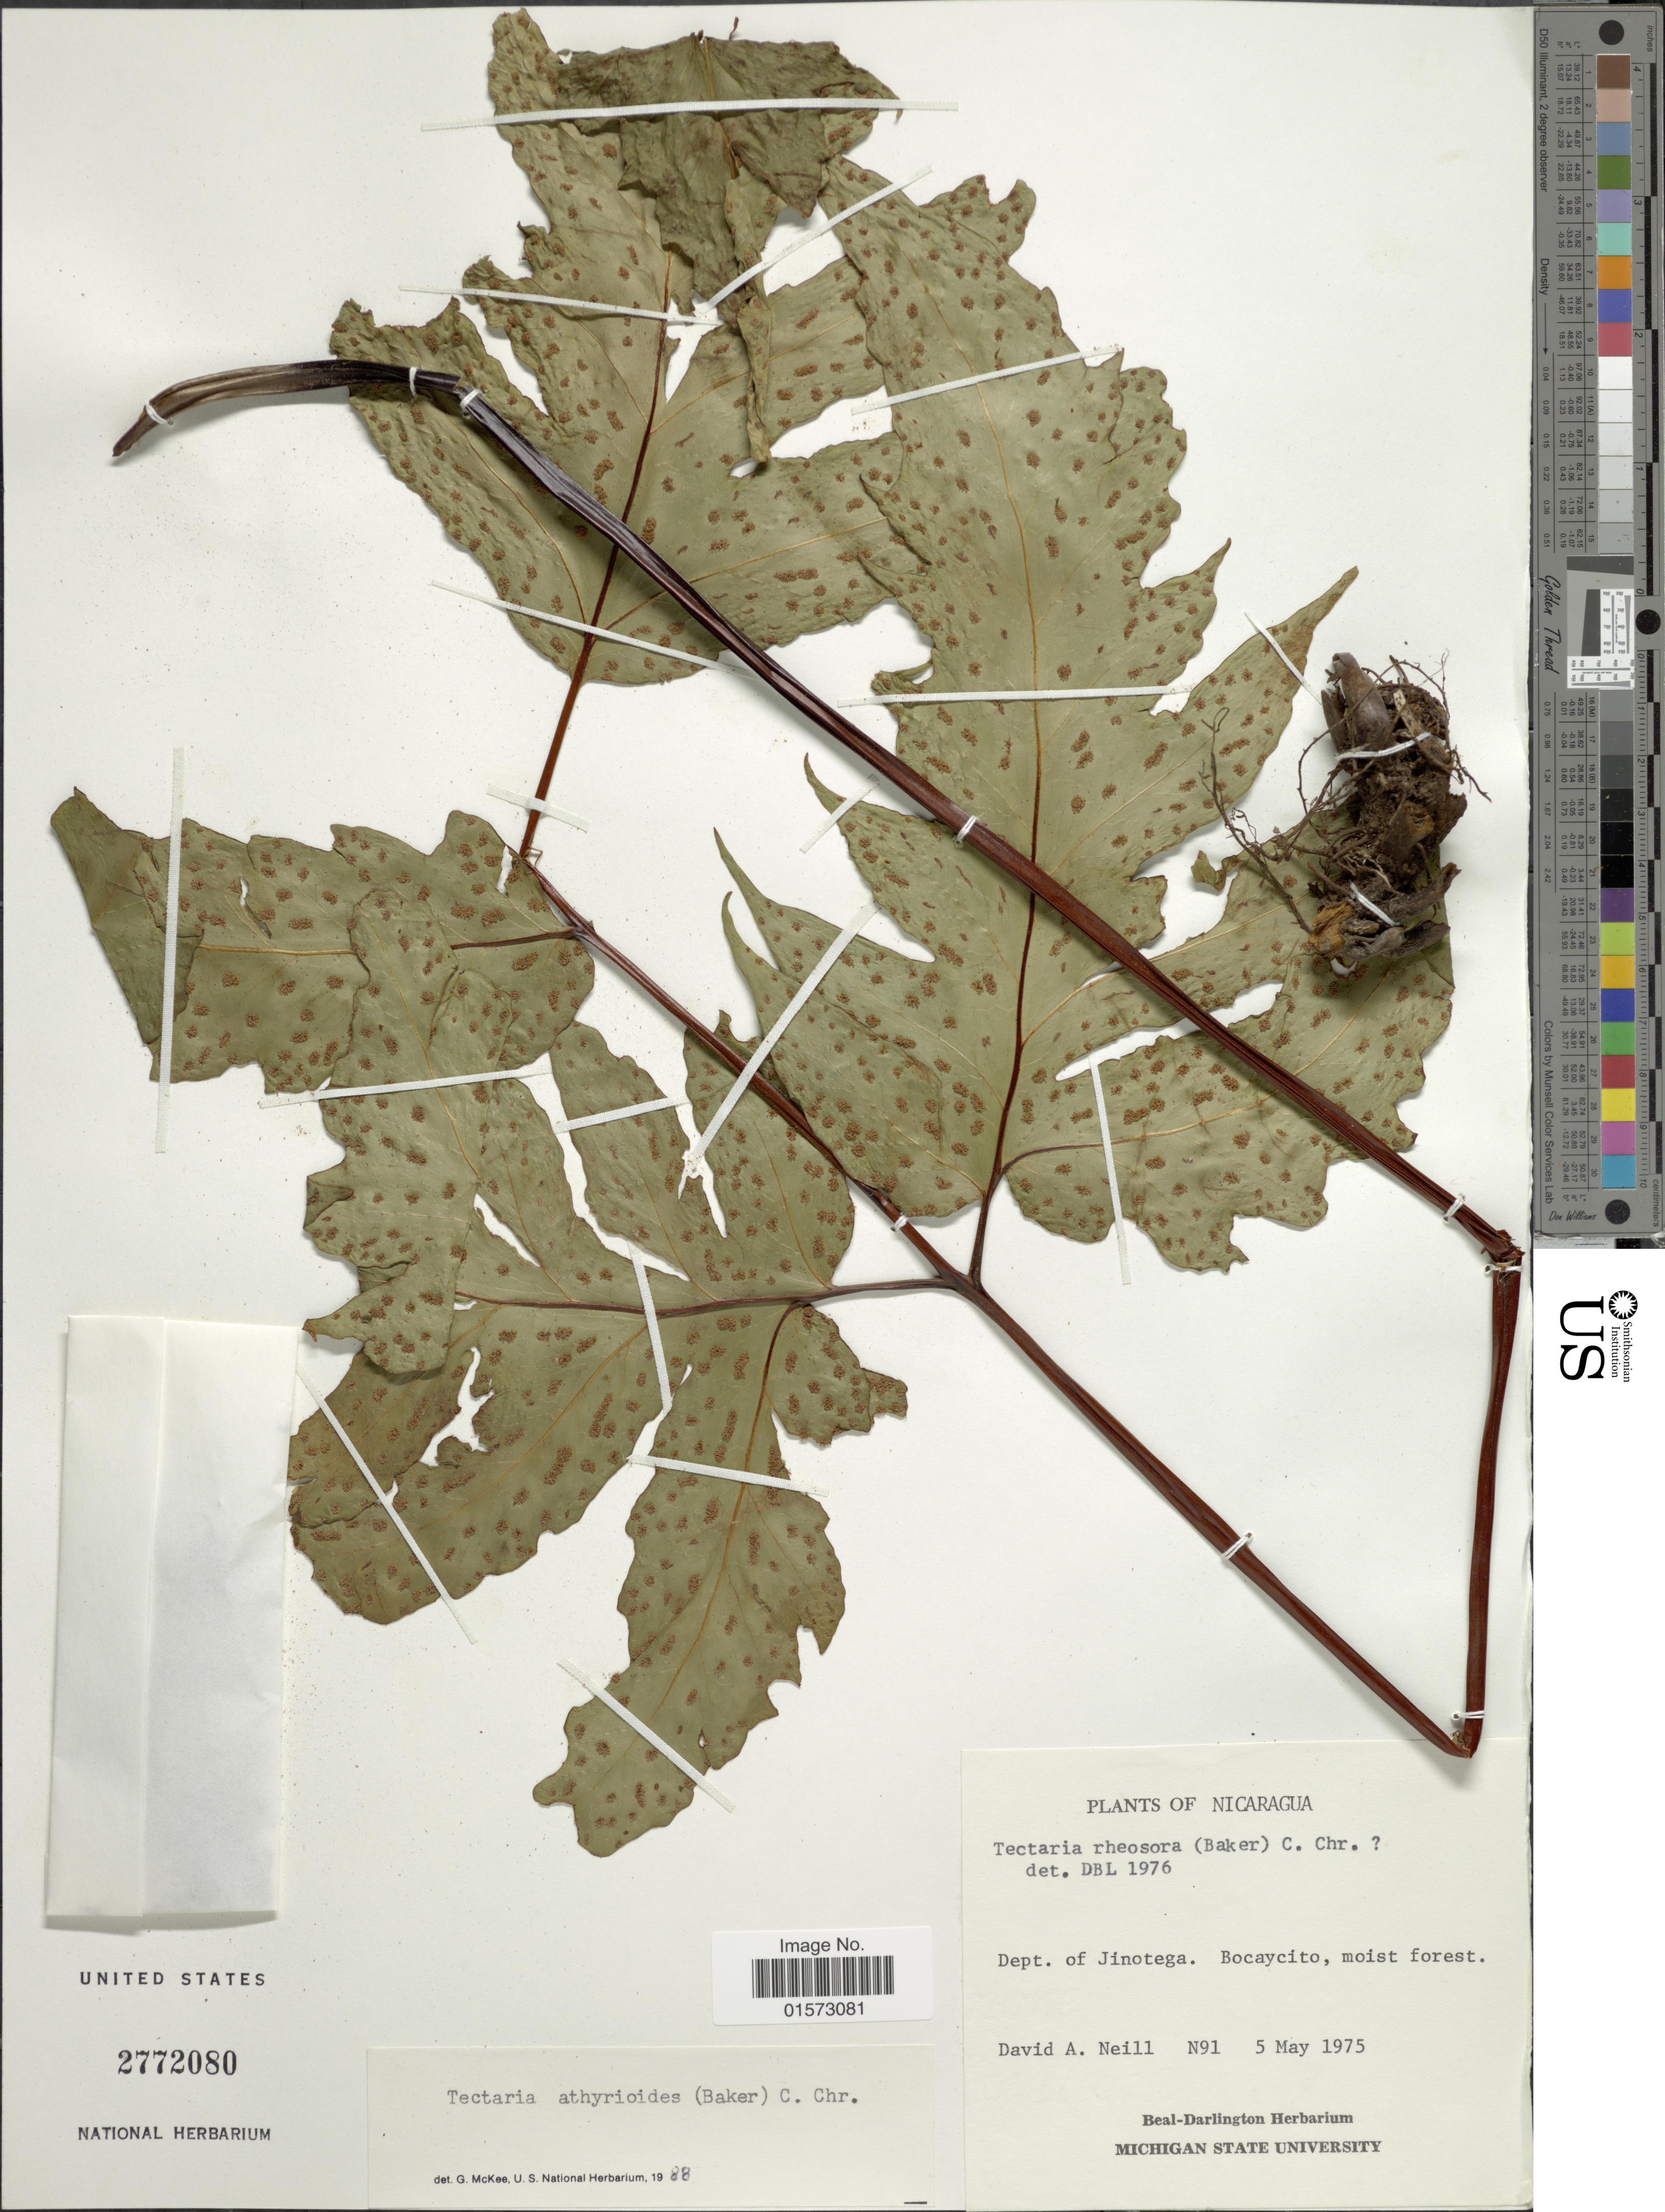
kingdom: Plantae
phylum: Tracheophyta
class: Polypodiopsida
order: Polypodiales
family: Tectariaceae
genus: Tectaria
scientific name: Tectaria athyrioides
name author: (Baker) C. Chr.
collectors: D. A. Neill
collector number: N91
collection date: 1975-05-05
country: Nicaragua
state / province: Jinotega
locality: Bocaycito, moist forest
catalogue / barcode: US 2772080